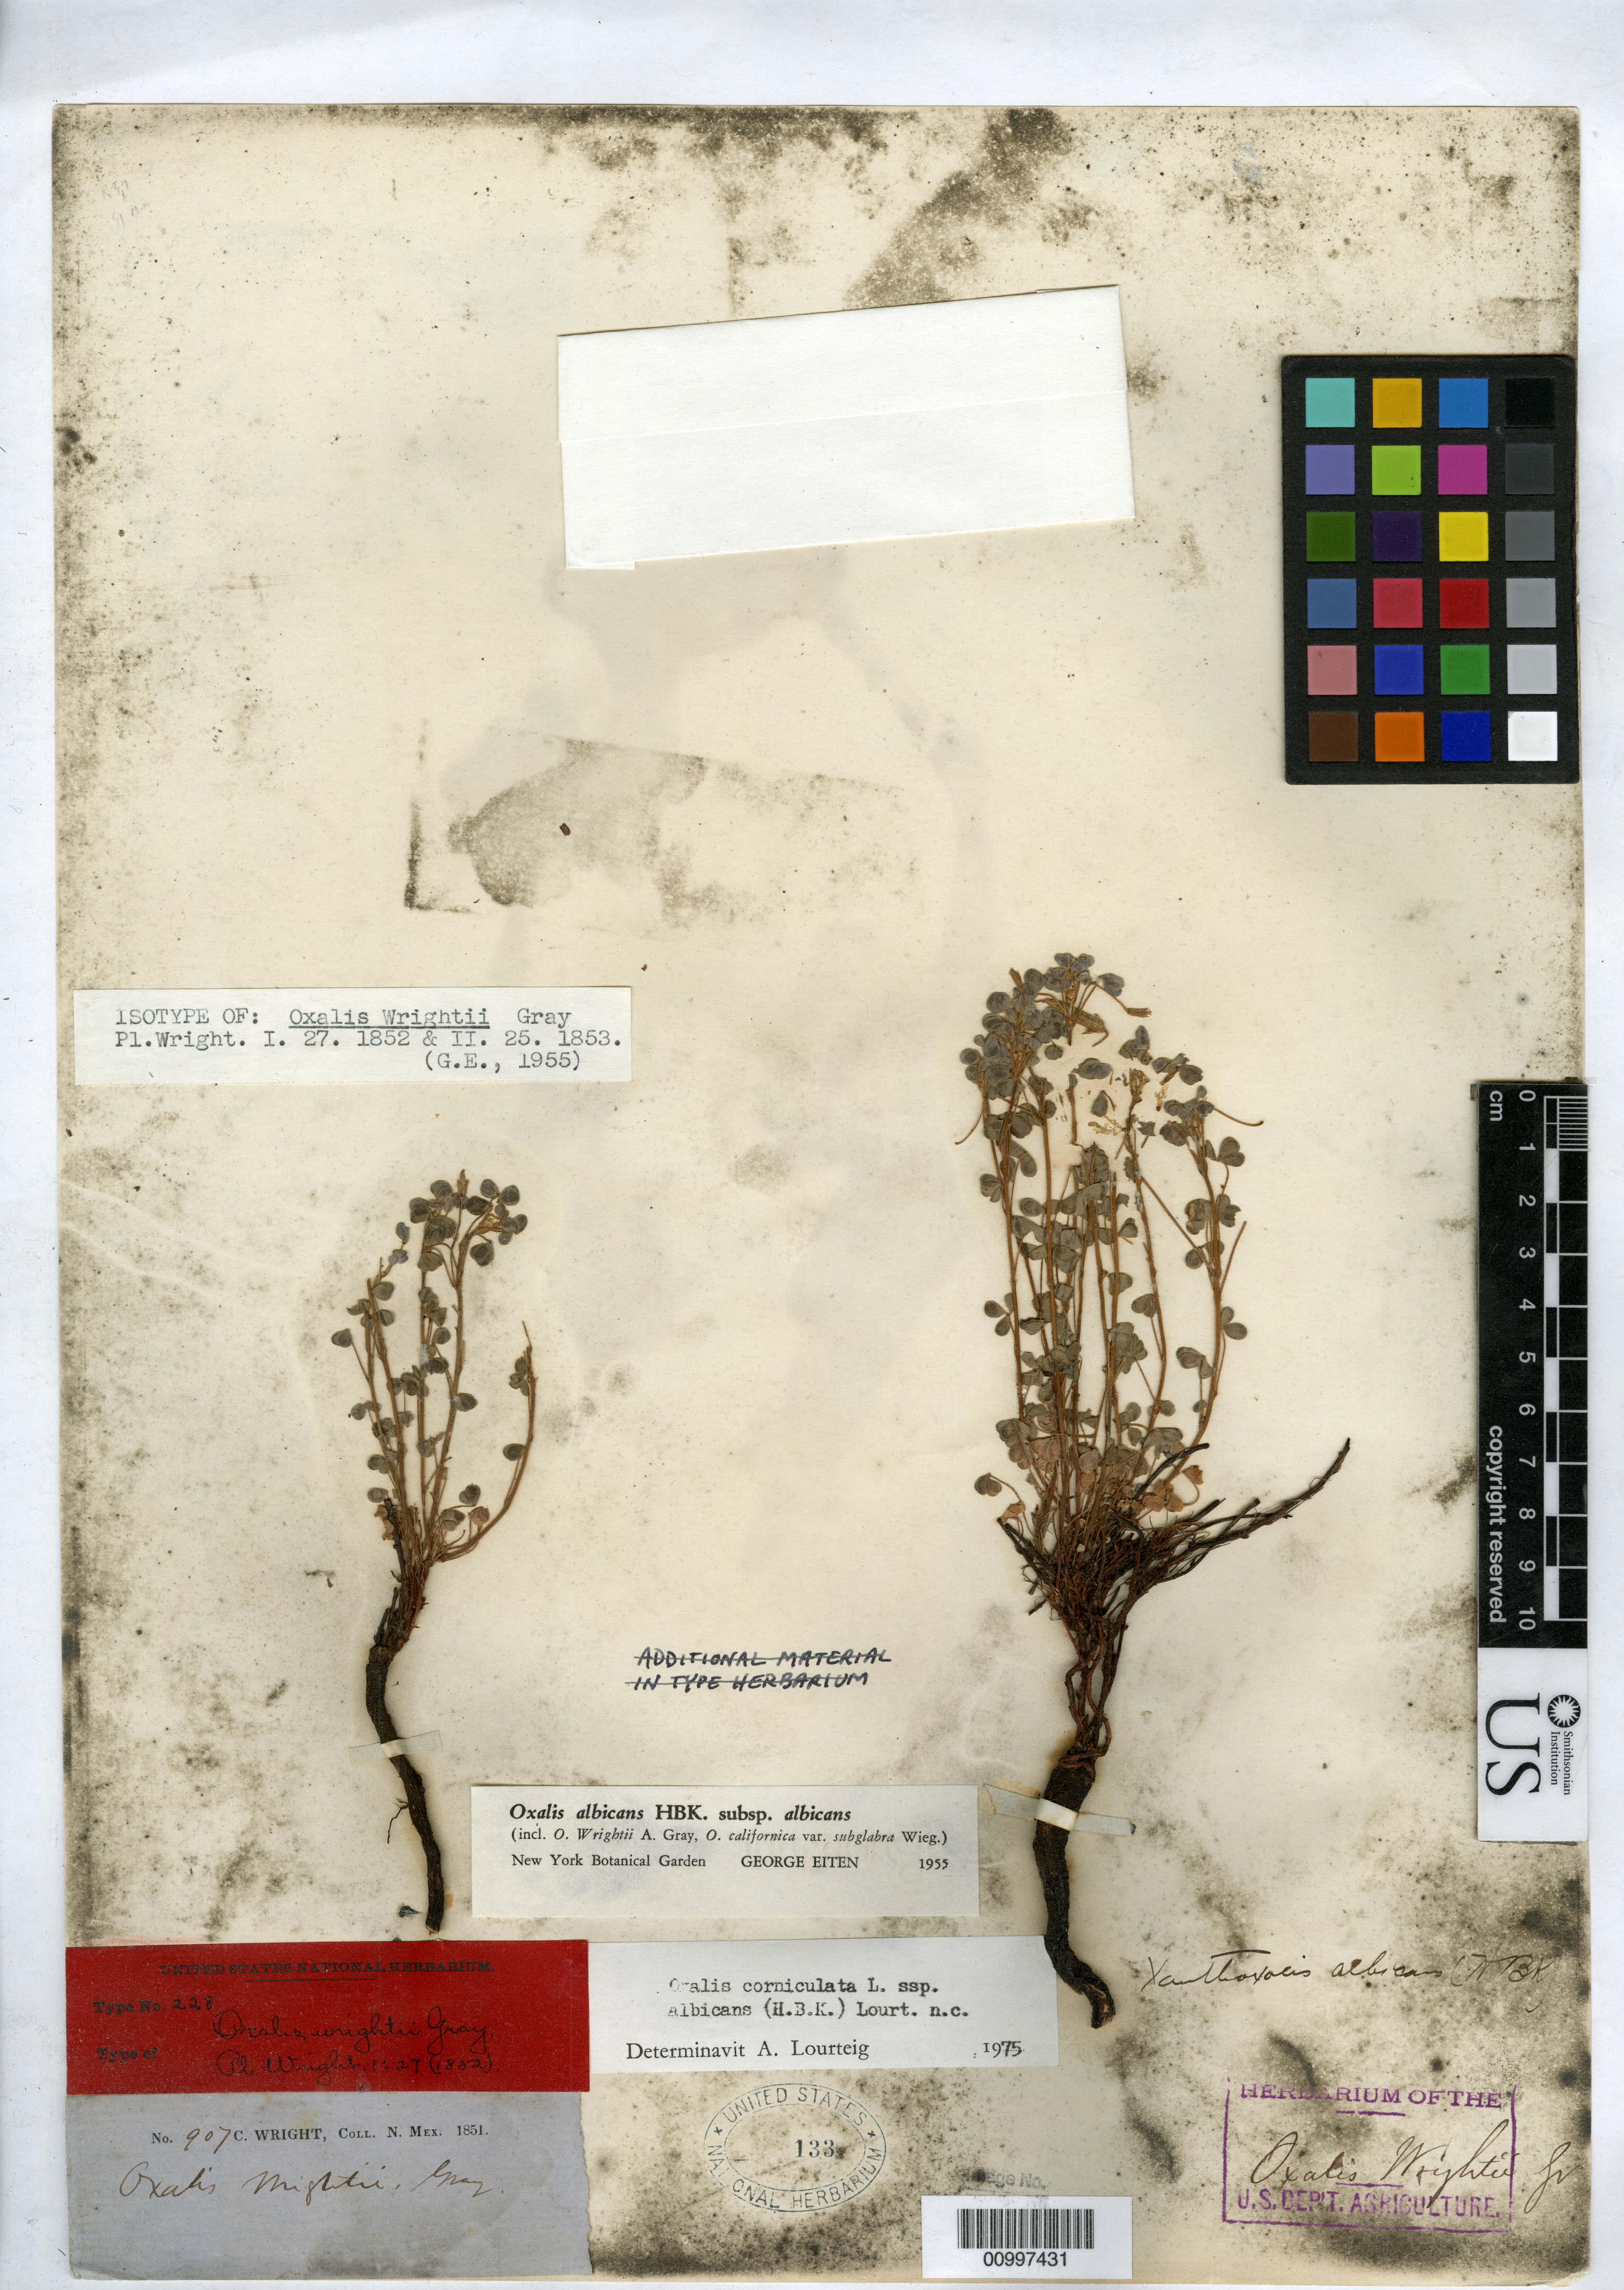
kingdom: Plantae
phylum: Tracheophyta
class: Magnoliopsida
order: Oxalidales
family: Oxalidaceae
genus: Oxalis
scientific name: Oxalis wrightii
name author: A. Gray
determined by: Lourteig, A.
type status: Isotype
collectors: C. Wright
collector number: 907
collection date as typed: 1851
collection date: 1851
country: United States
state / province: New Mexico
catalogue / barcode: US 133